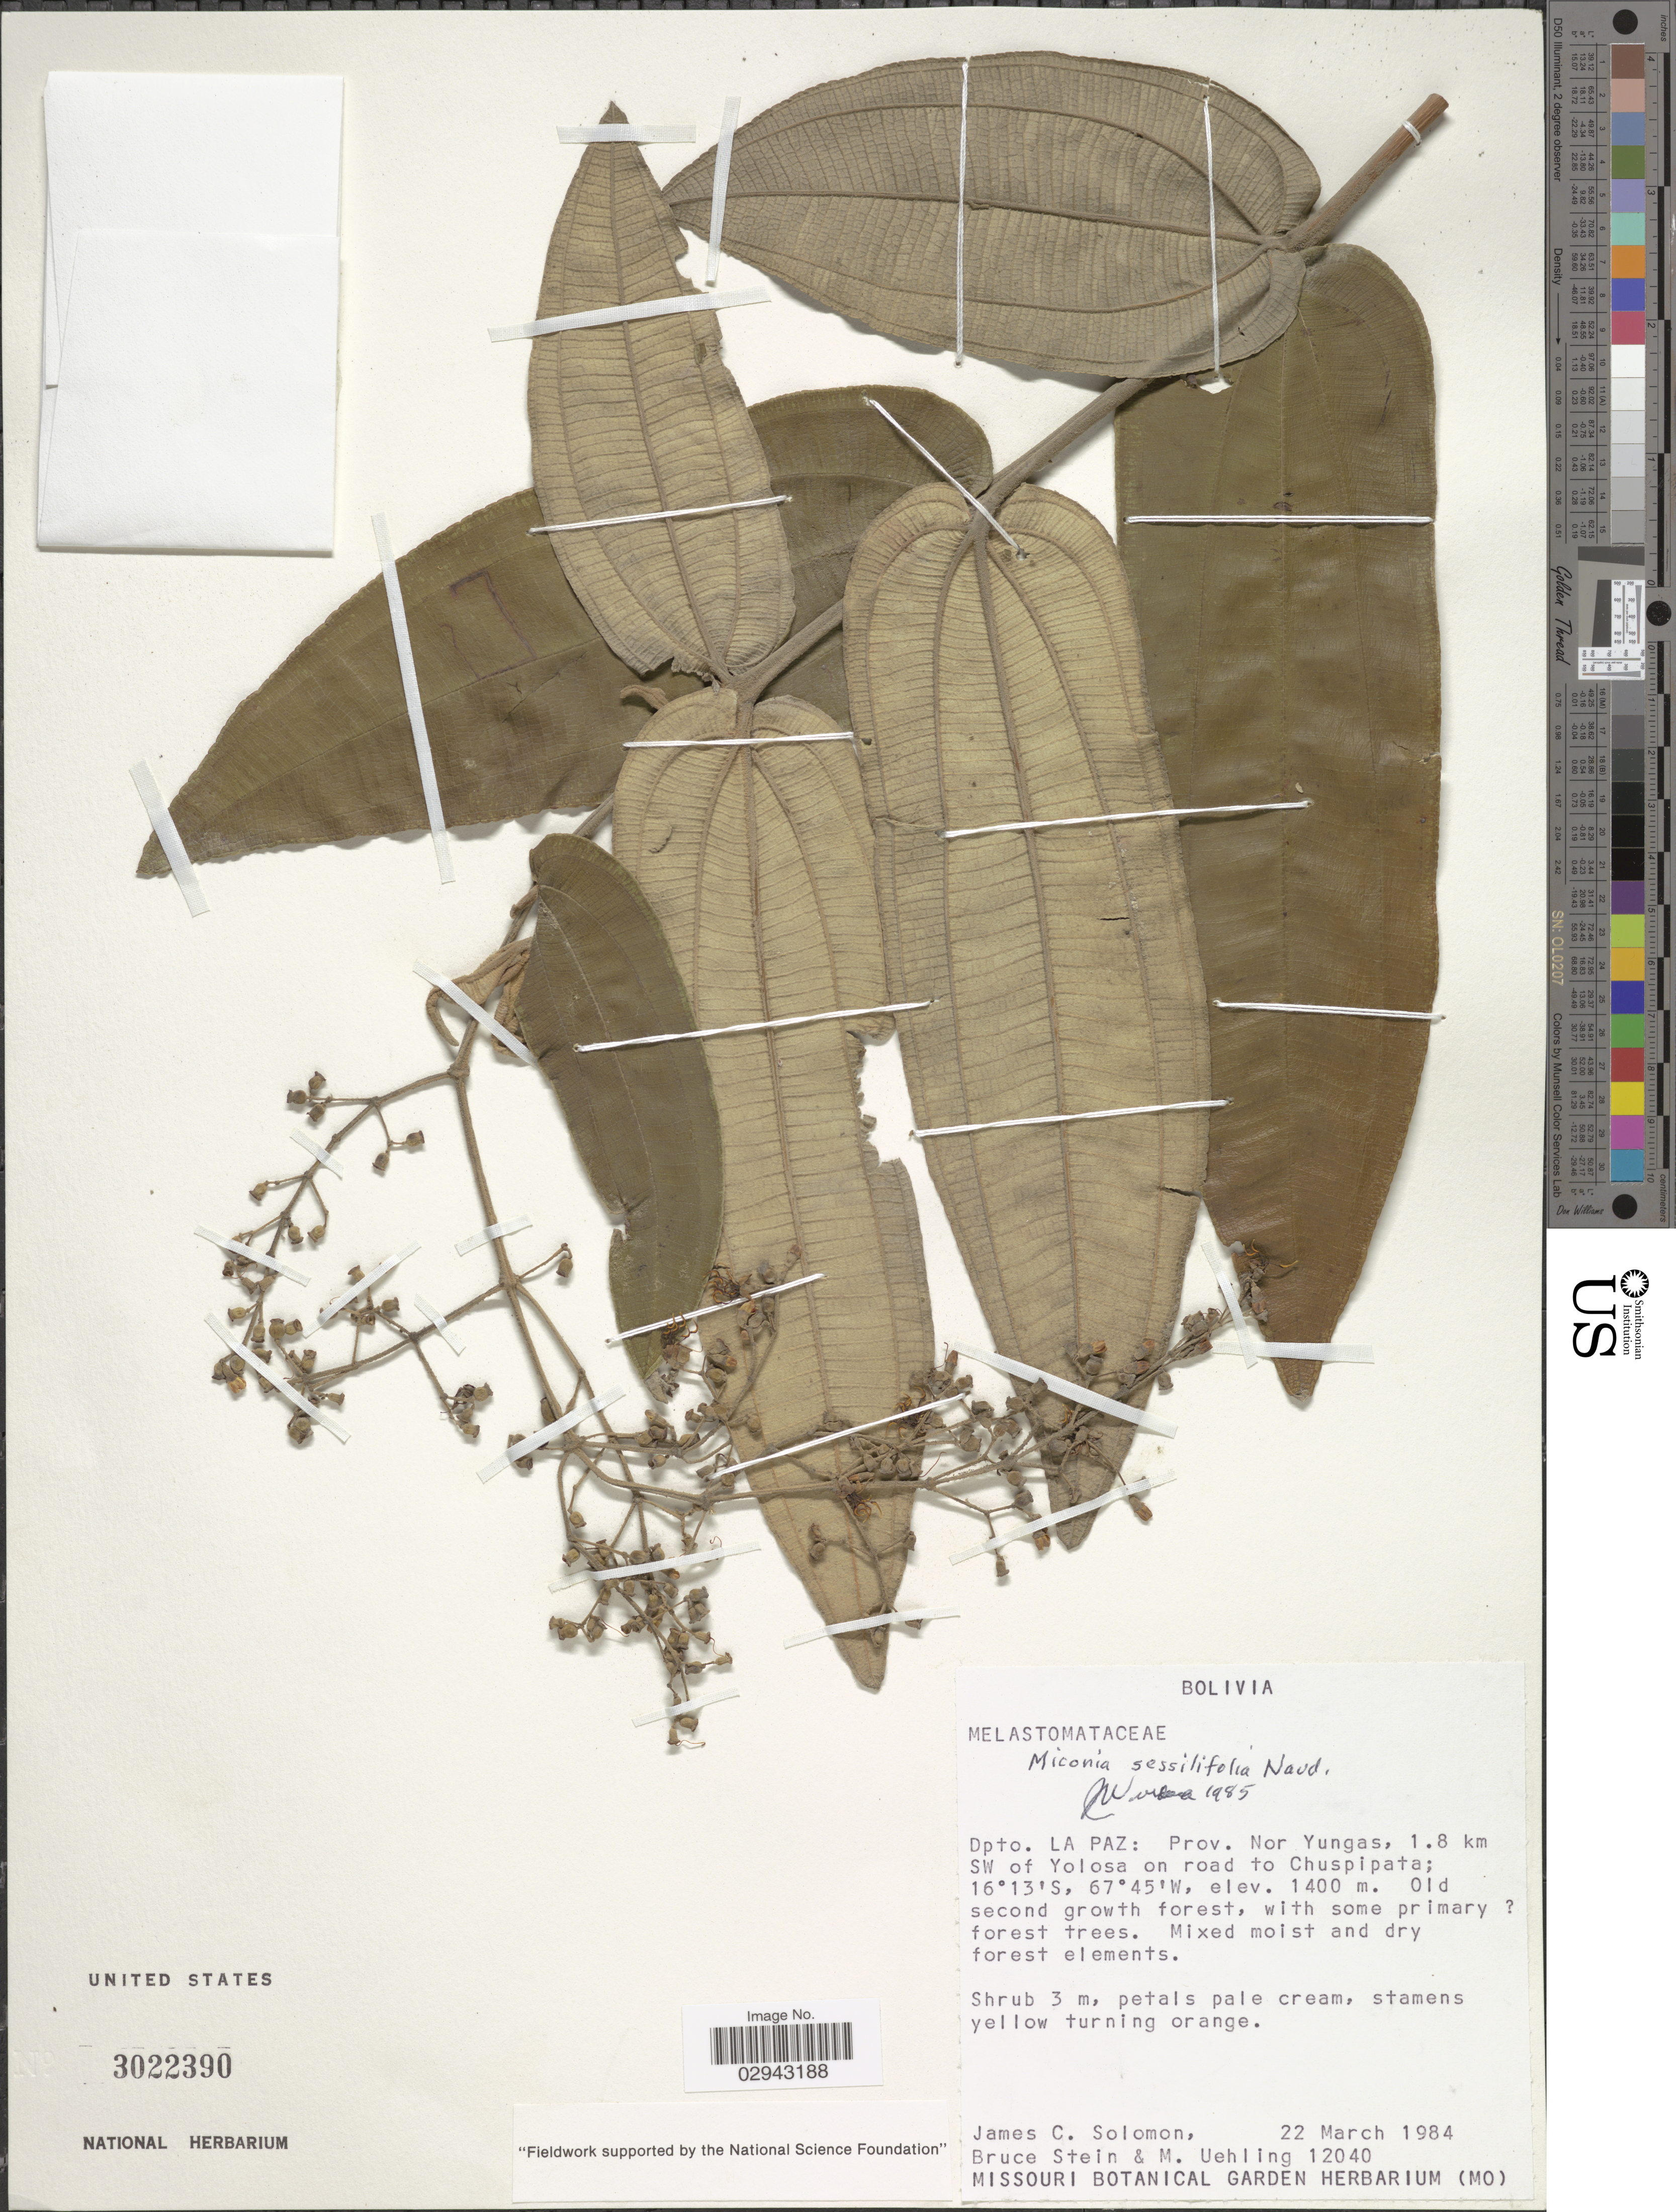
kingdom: Plantae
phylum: Tracheophyta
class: Magnoliopsida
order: Myrtales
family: Melastomataceae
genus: Miconia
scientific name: Miconia subsessilifolia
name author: Wurdack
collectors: J. C. Solomon, B. A. Stein & M. Uehling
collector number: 12040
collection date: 1984-03-22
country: Bolivia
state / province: La Paz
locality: Dpto. La Paz: Prov. Nor Yungas, 1.8 km SW of Yolosa on road to Chuspipata.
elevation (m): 1400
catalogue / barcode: US 3022390